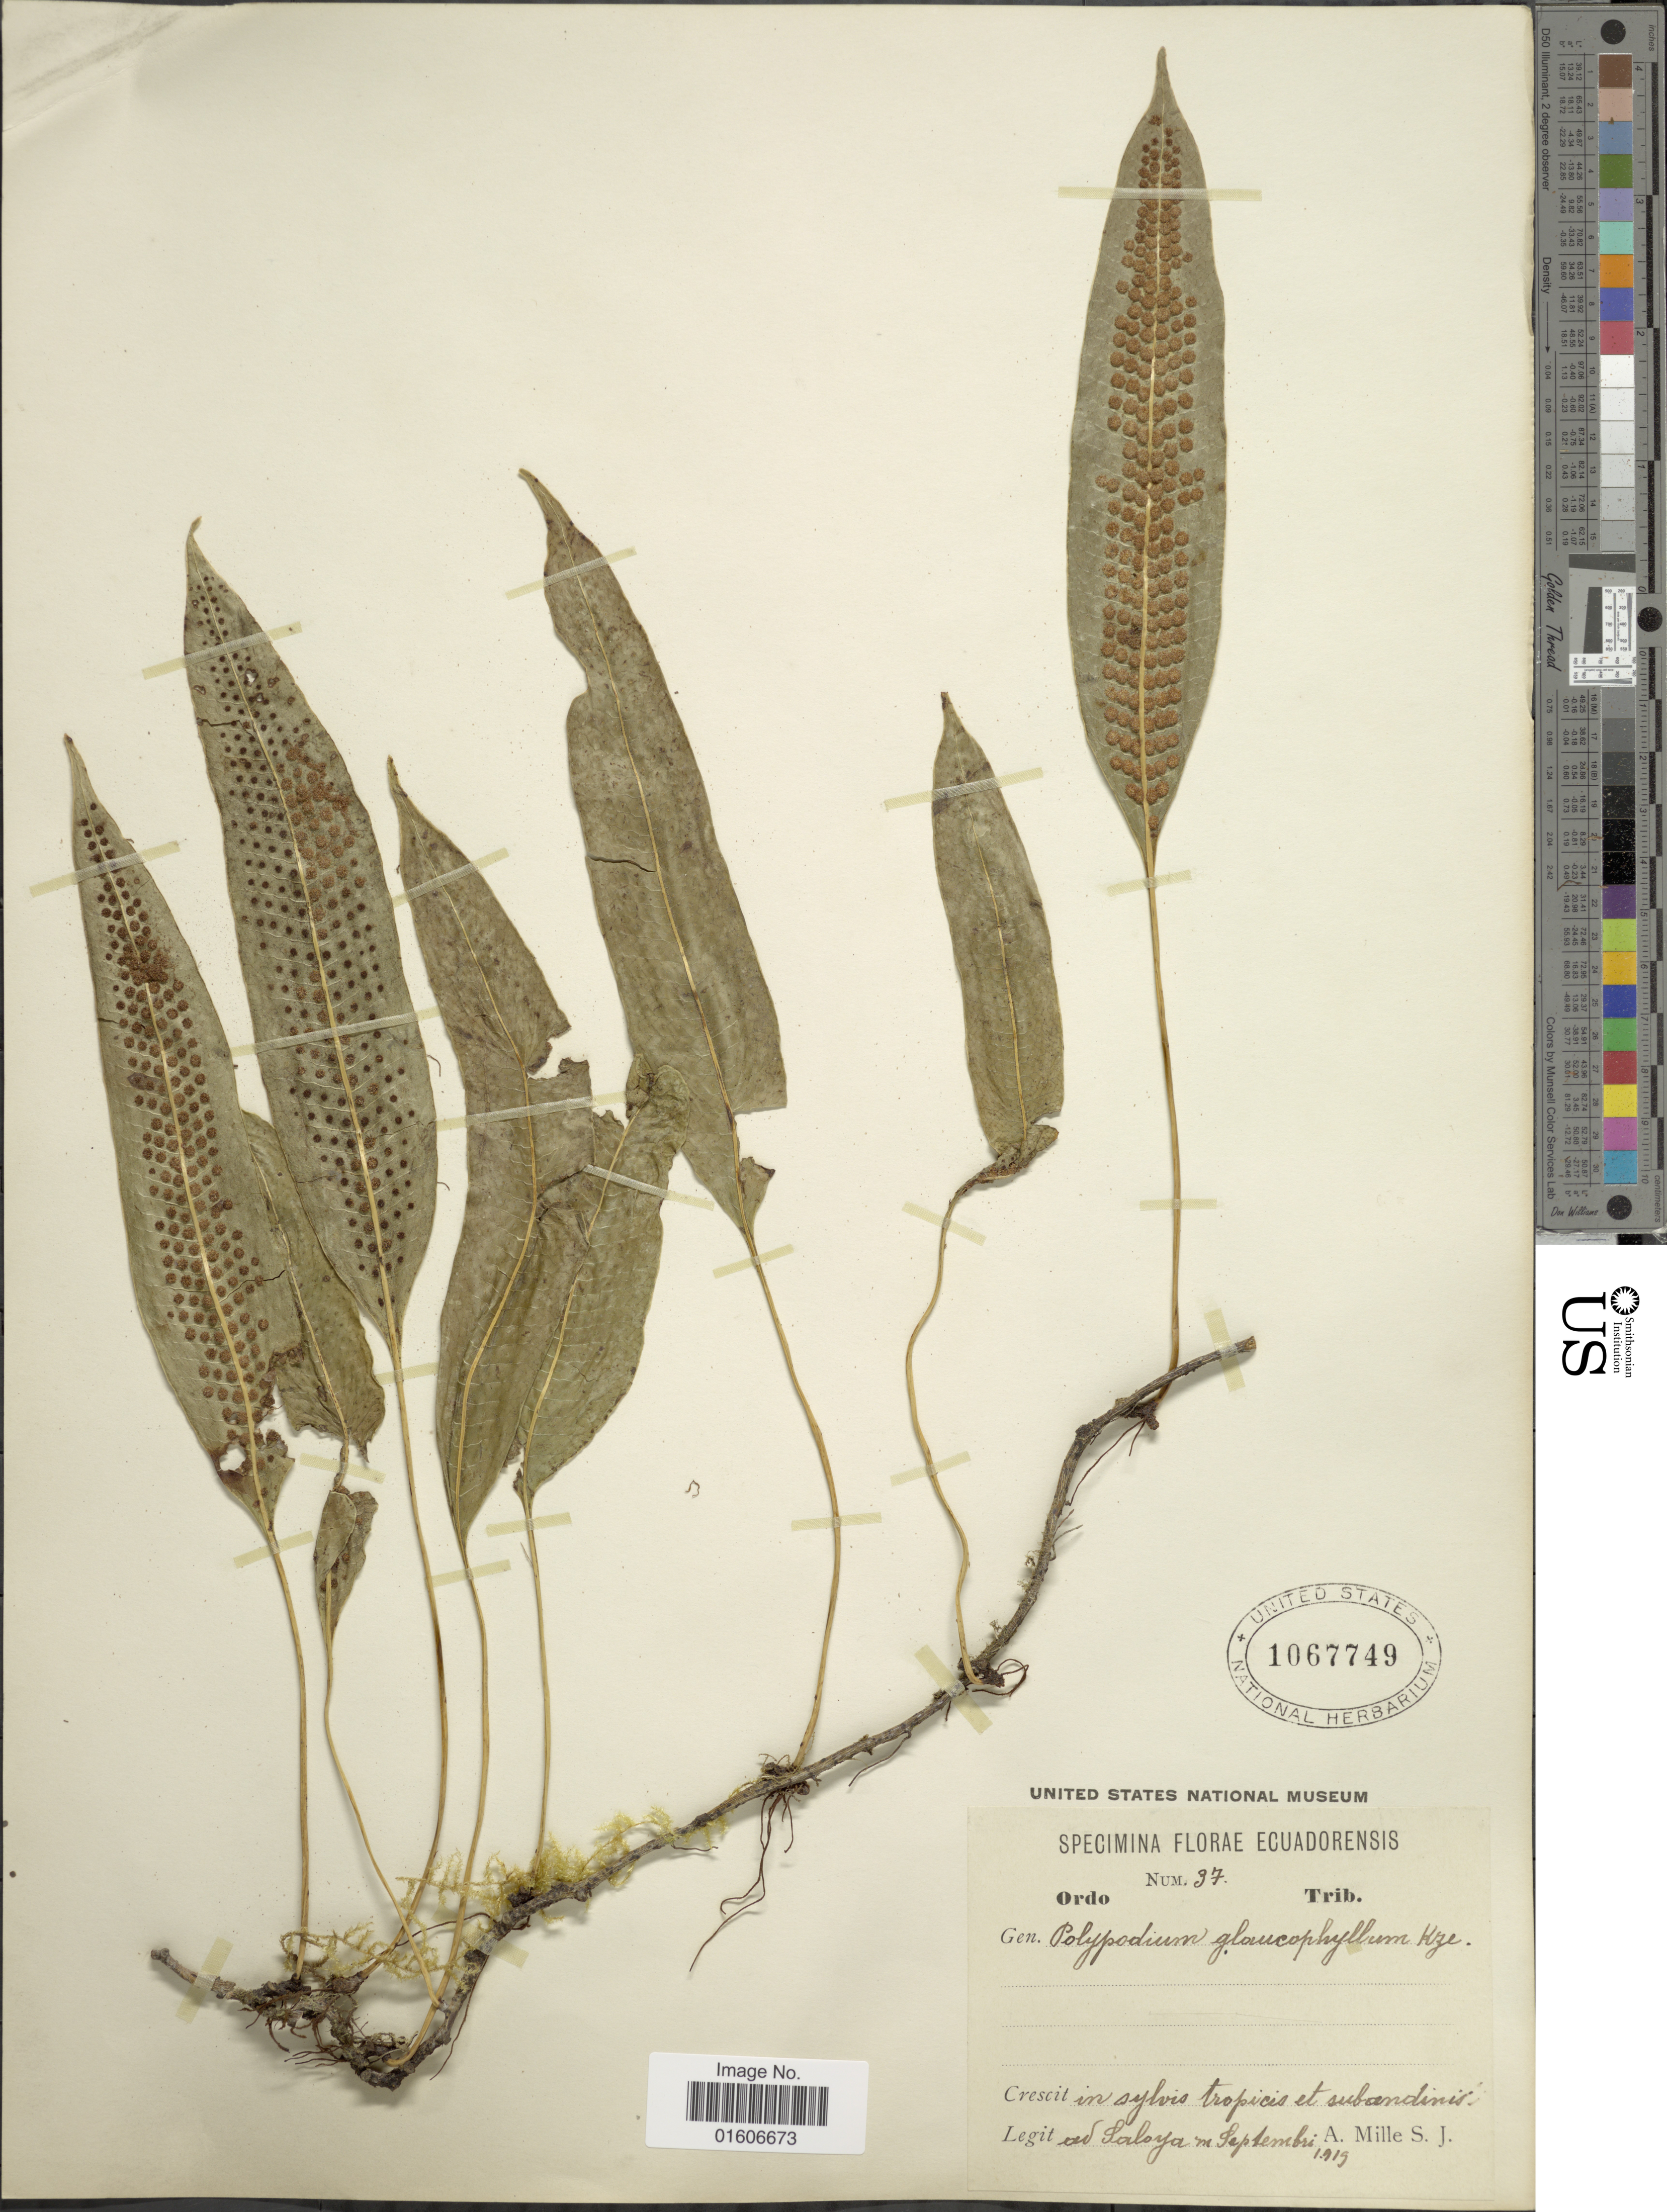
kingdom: Plantae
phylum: Tracheophyta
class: Polypodiopsida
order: Polypodiales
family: Polypodiaceae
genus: Serpocaulon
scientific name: Serpocaulon levigatum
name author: (Cav.) A.R. Sm.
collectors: A. Mille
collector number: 37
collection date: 1919-09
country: Ecuador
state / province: Pichincha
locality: In sylvis tropicis et subandinis, ad Saloya.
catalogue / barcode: US 1067749